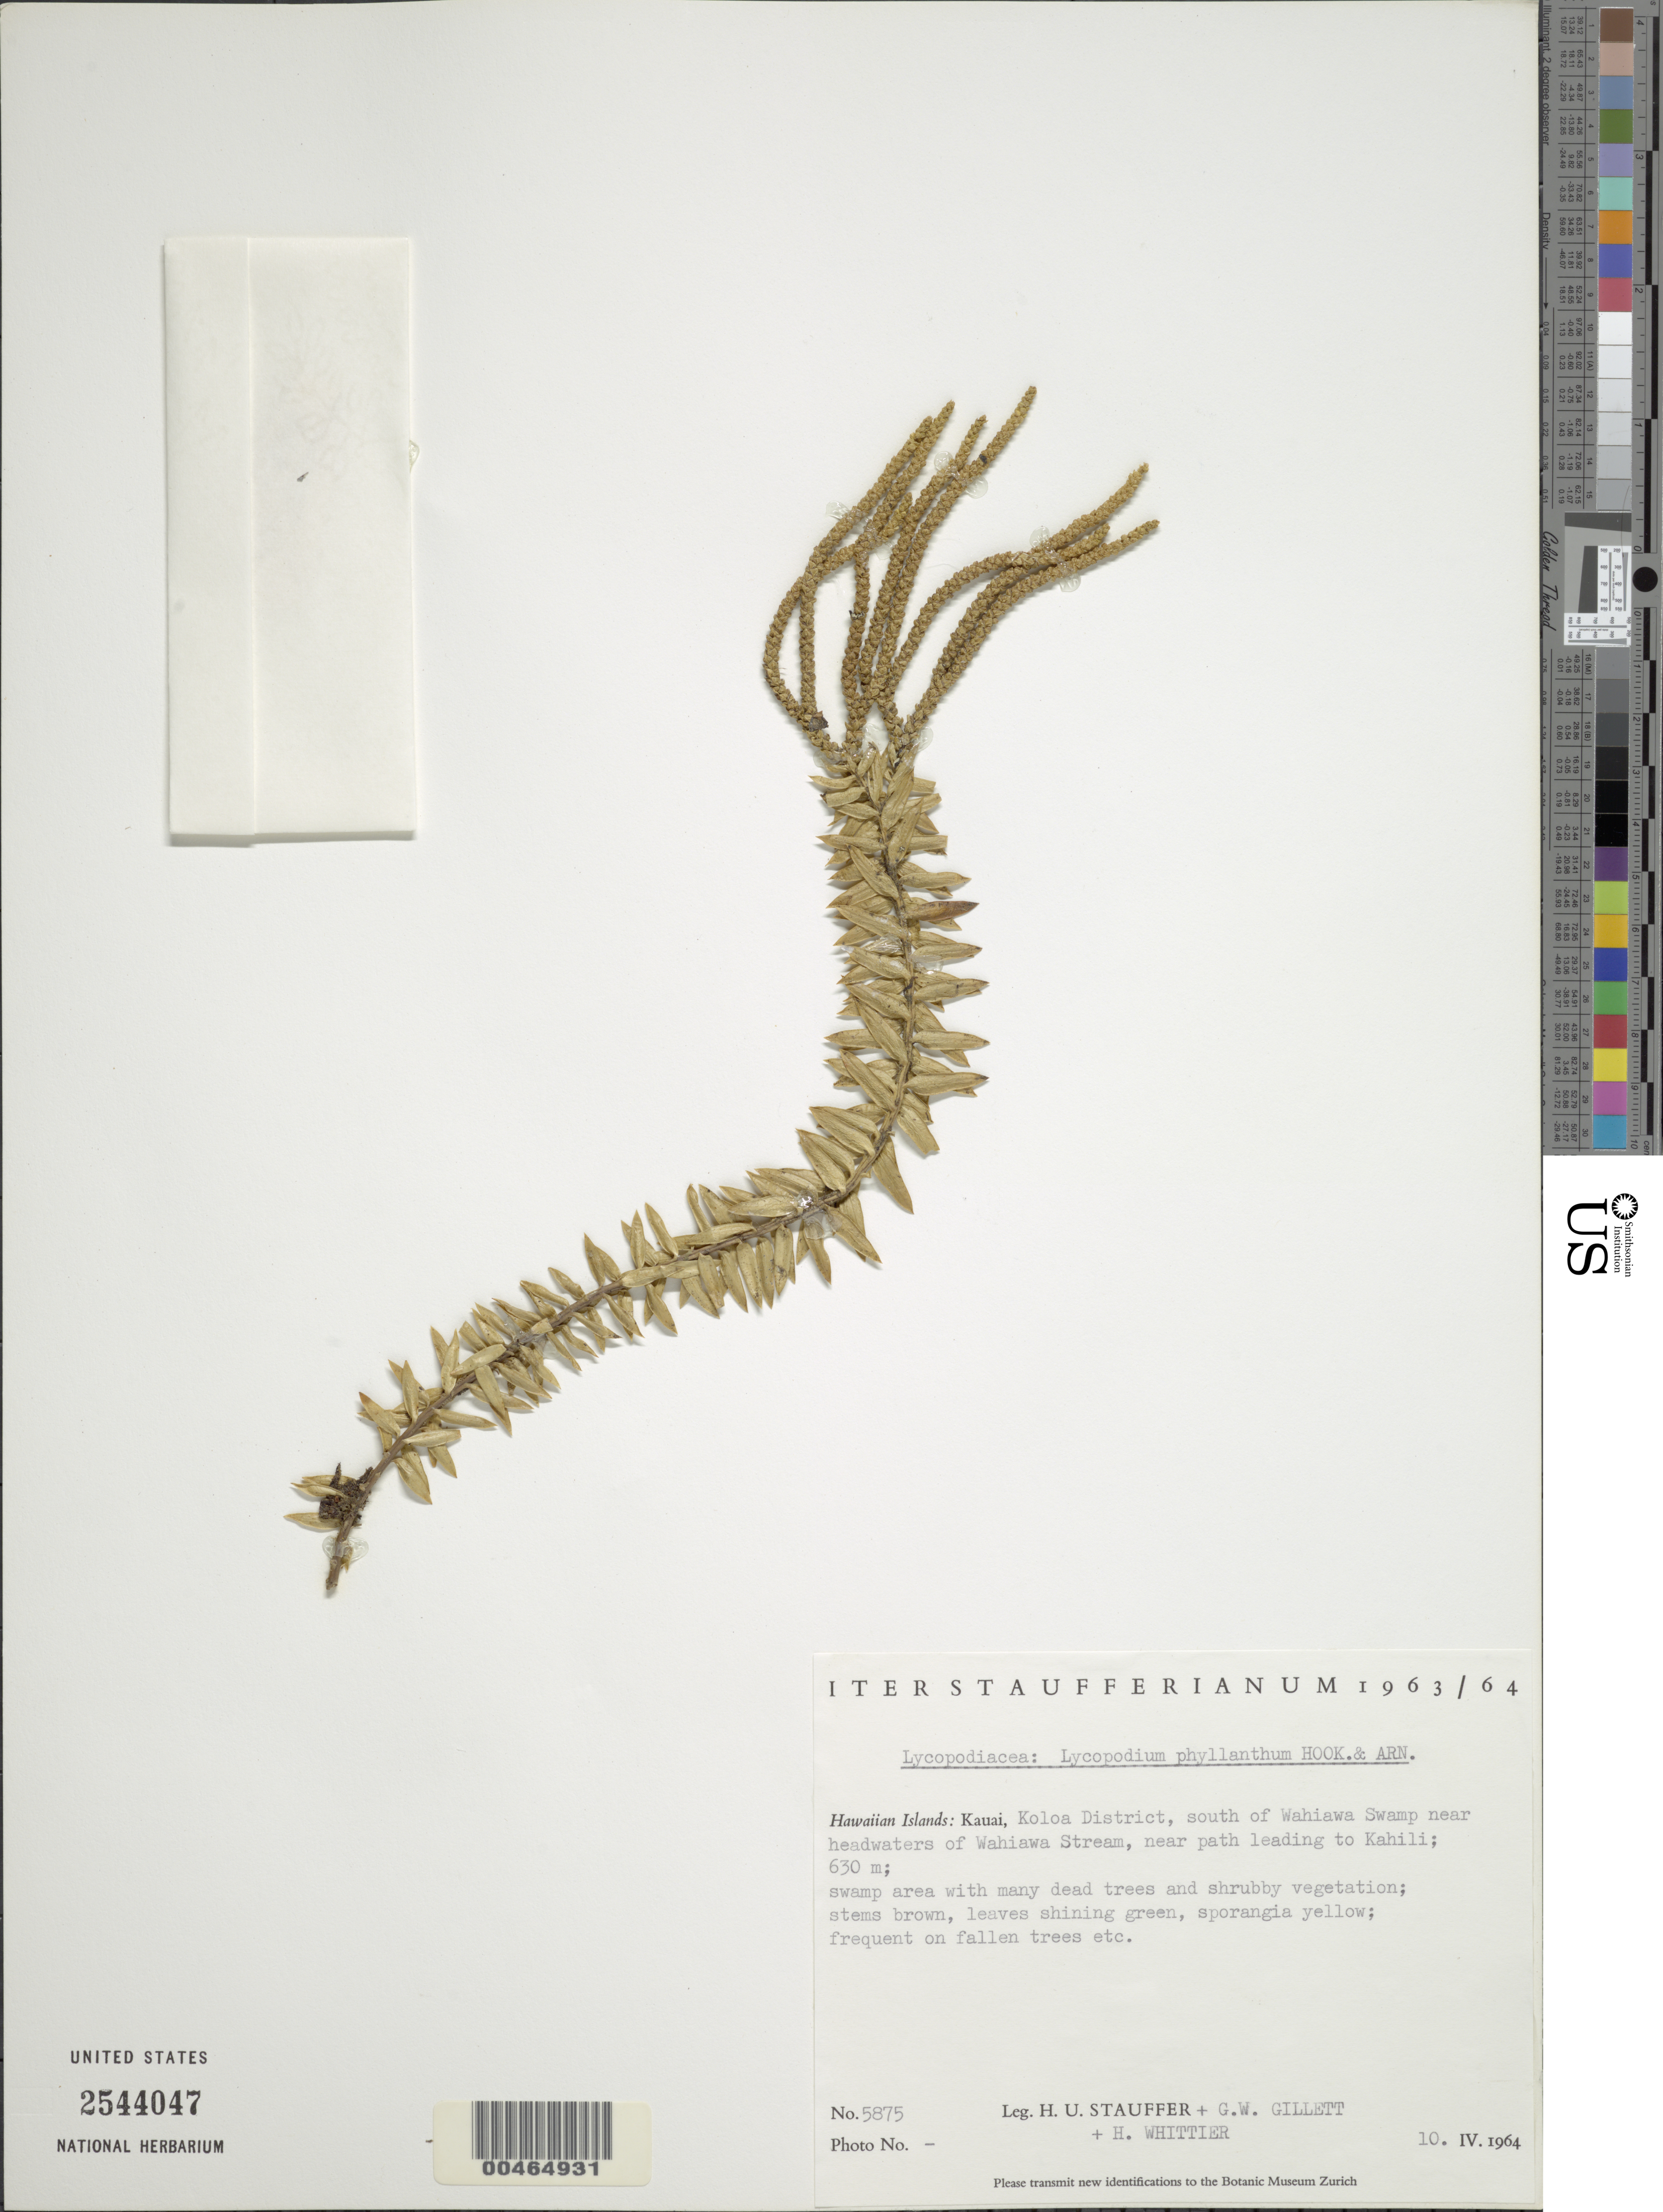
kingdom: Plantae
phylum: Tracheophyta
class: Lycopodiopsida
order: Lycopodiales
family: Lycopodiaceae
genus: Phlegmariurus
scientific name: Phlegmariurus phyllanthus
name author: (Hook. & Arn.) R.D. Dixit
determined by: Field, A. R.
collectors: H. U. Stauffer, G. Gillett & H. Whittier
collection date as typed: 10 Apr 1964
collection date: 1964-04-10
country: United States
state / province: Hawaii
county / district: Kauai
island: Kaua'i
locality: Koloa District, S of Wahiawa Swamp near headwaters of Wahiawa Stream, near path leading to Kahili.l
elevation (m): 630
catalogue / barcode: US 2544047